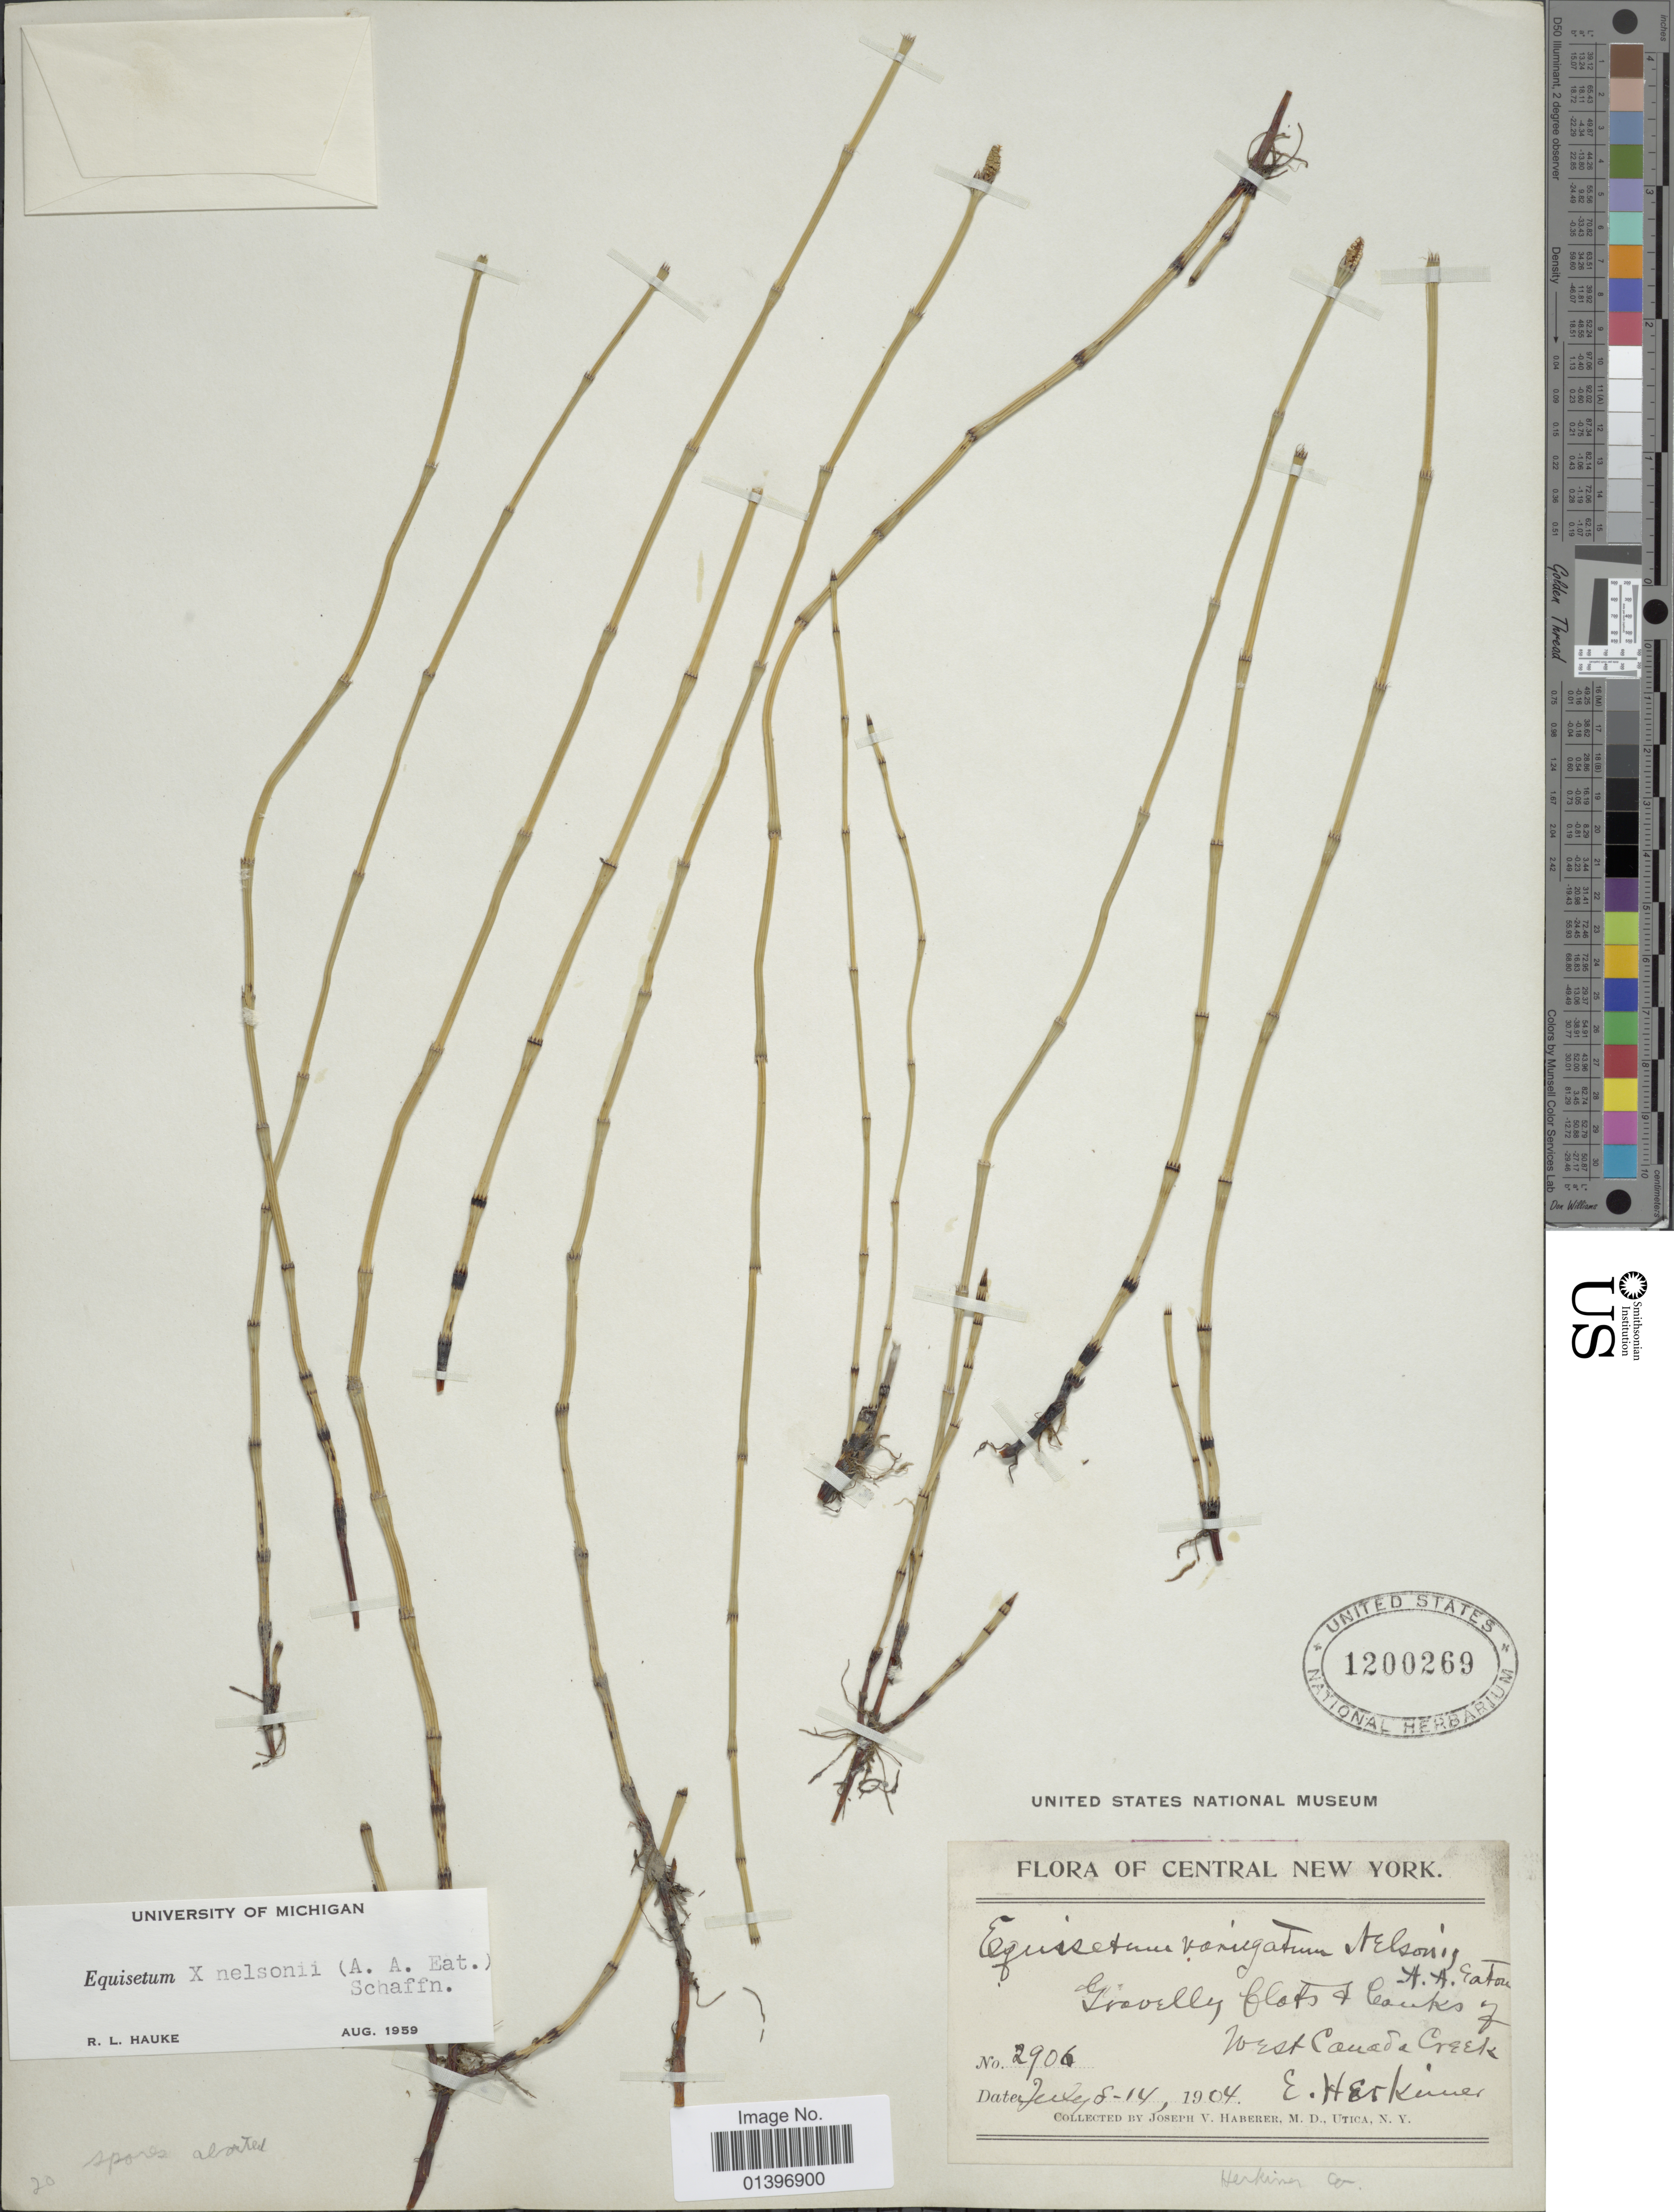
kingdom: Plantae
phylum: Tracheophyta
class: Polypodiopsida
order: Equisetales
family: Equisetaceae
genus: Equisetum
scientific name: Equisetum x nelsonii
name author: (A.A. Eaton) J.H. Schaffn.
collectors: J. V. Haberer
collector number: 2906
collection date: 1904-07-08/1904-07-14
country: United States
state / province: New York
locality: Gravelly flats of banks of West Canada Creek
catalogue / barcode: US 1200269